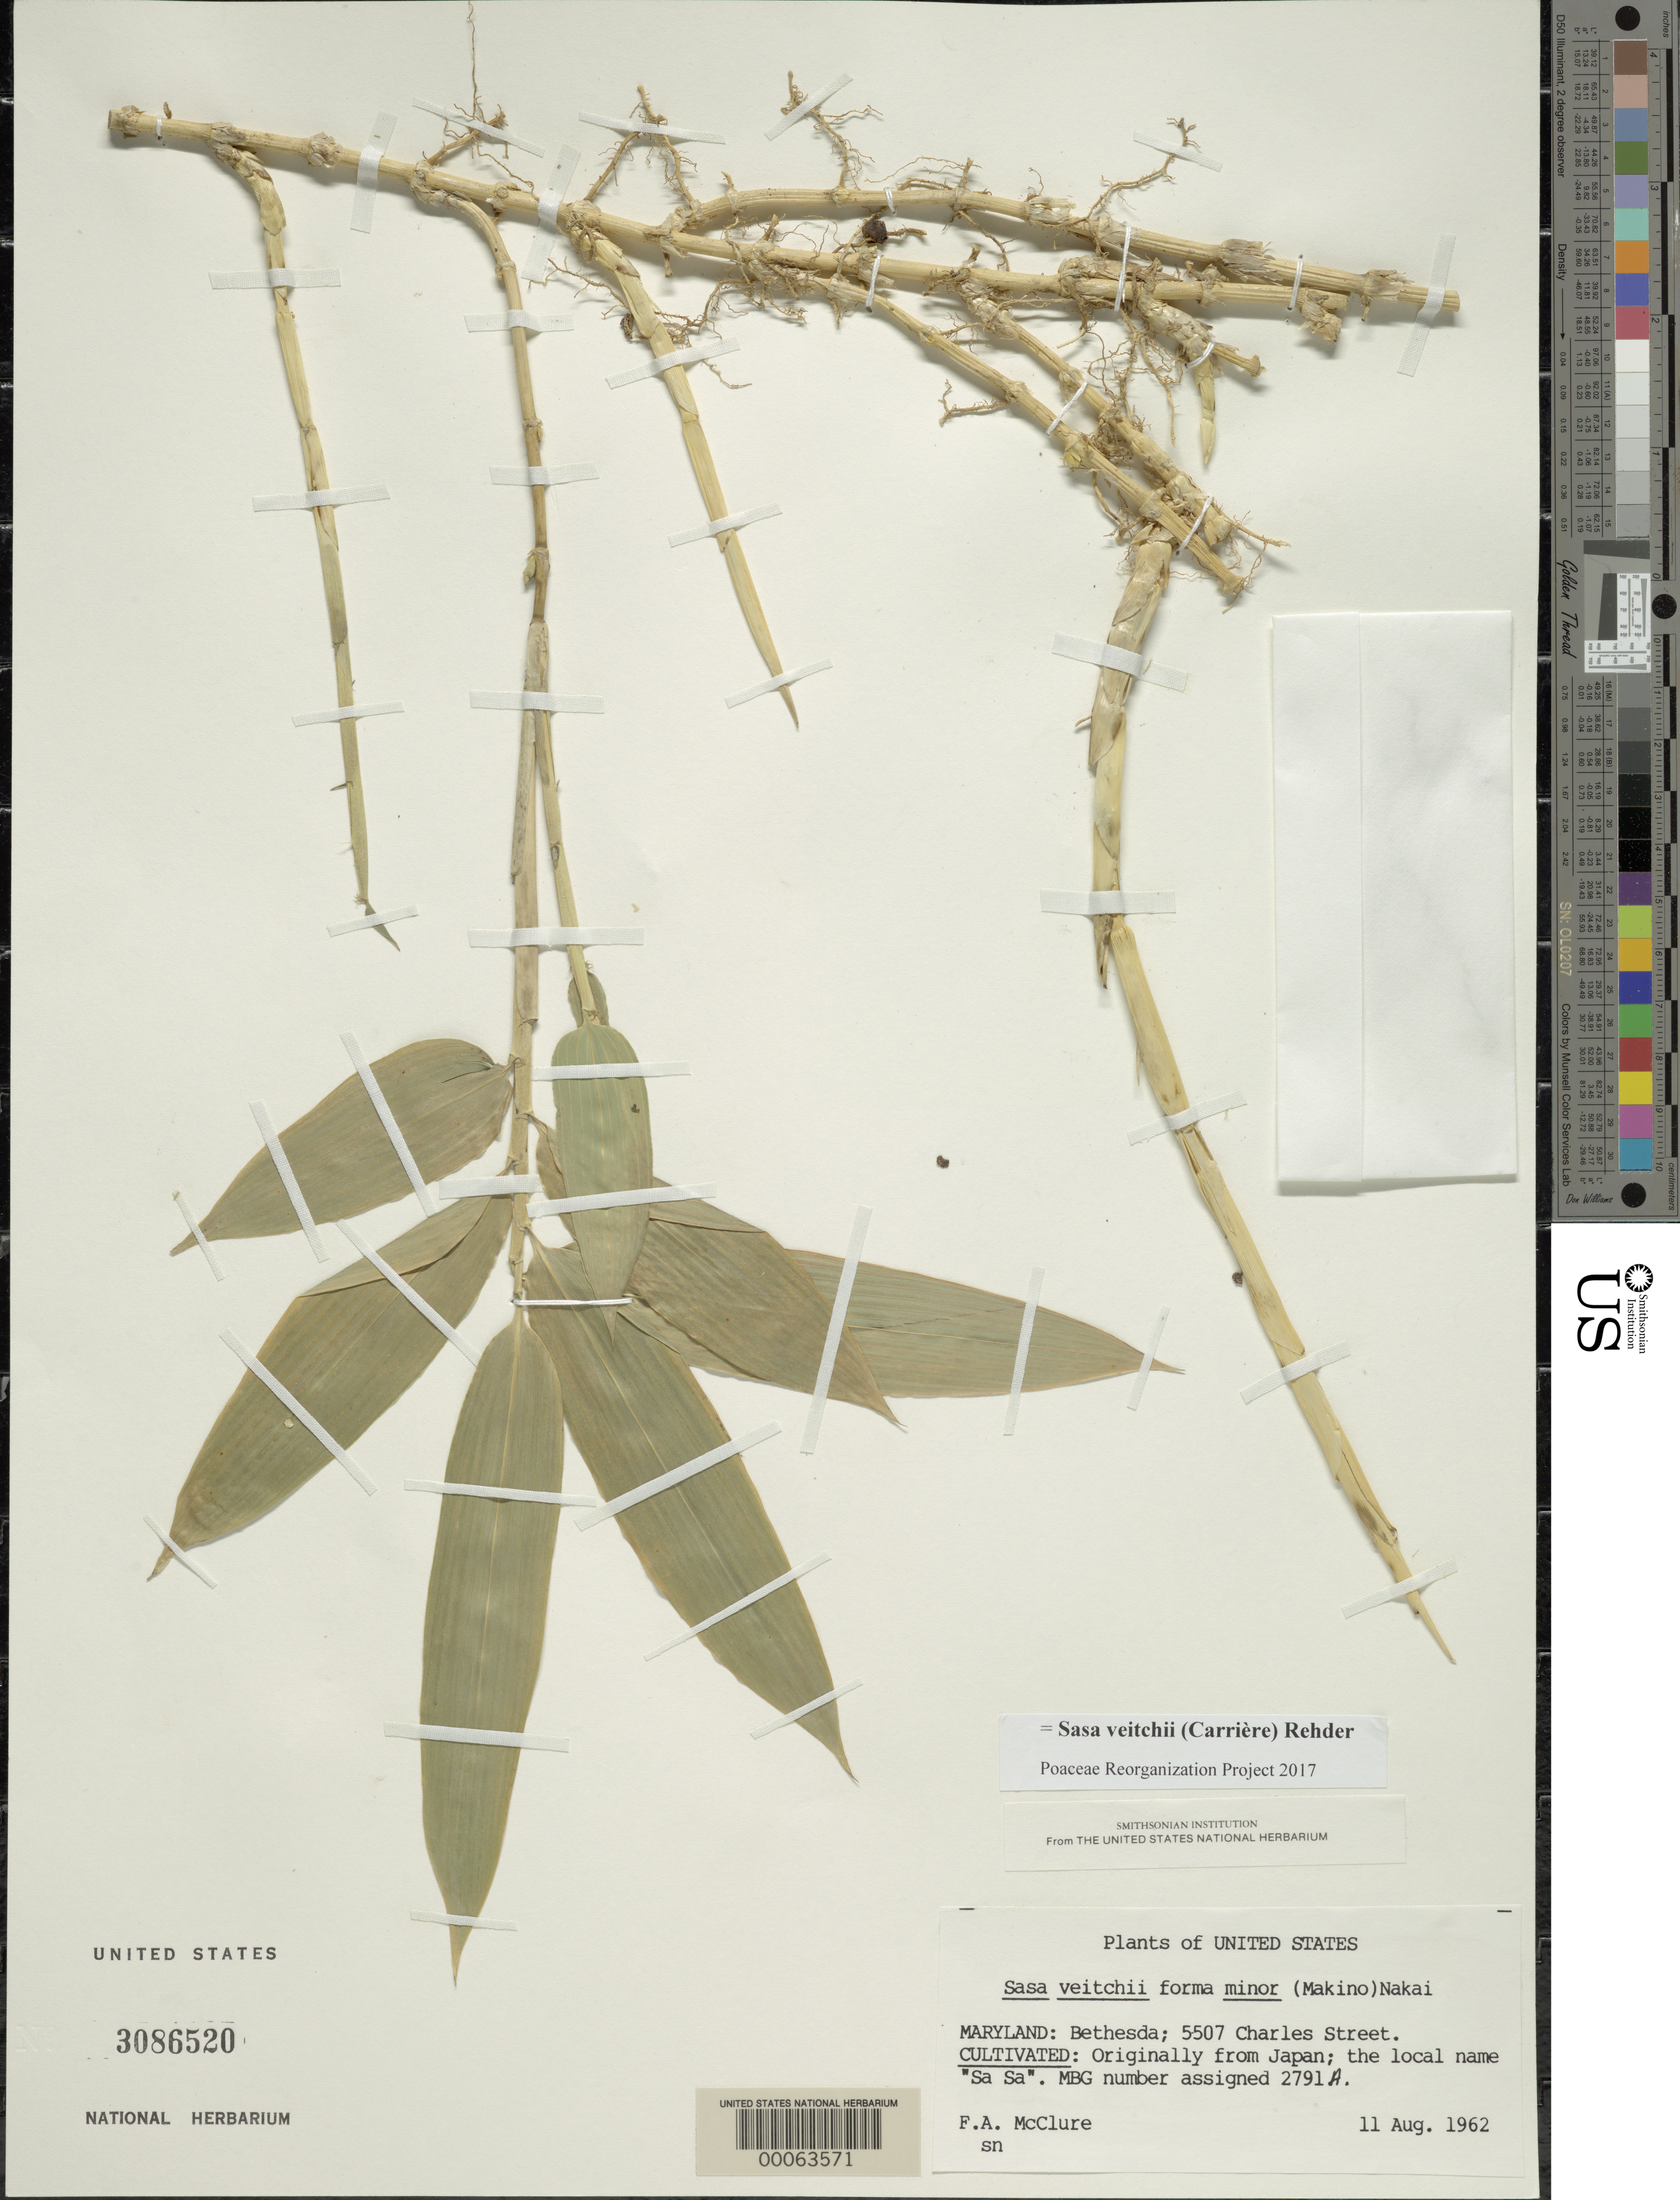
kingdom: Plantae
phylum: Tracheophyta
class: Liliopsida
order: Poales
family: Poaceae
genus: Sasa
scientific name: Sasa veitchii f. minor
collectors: F. A. McClure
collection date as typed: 11 Aug 1962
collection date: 1962-08-11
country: United States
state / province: Maryland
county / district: Montgomery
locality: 5507 Charles Street, Bethesda (McClure's garden)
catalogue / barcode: US 3086520